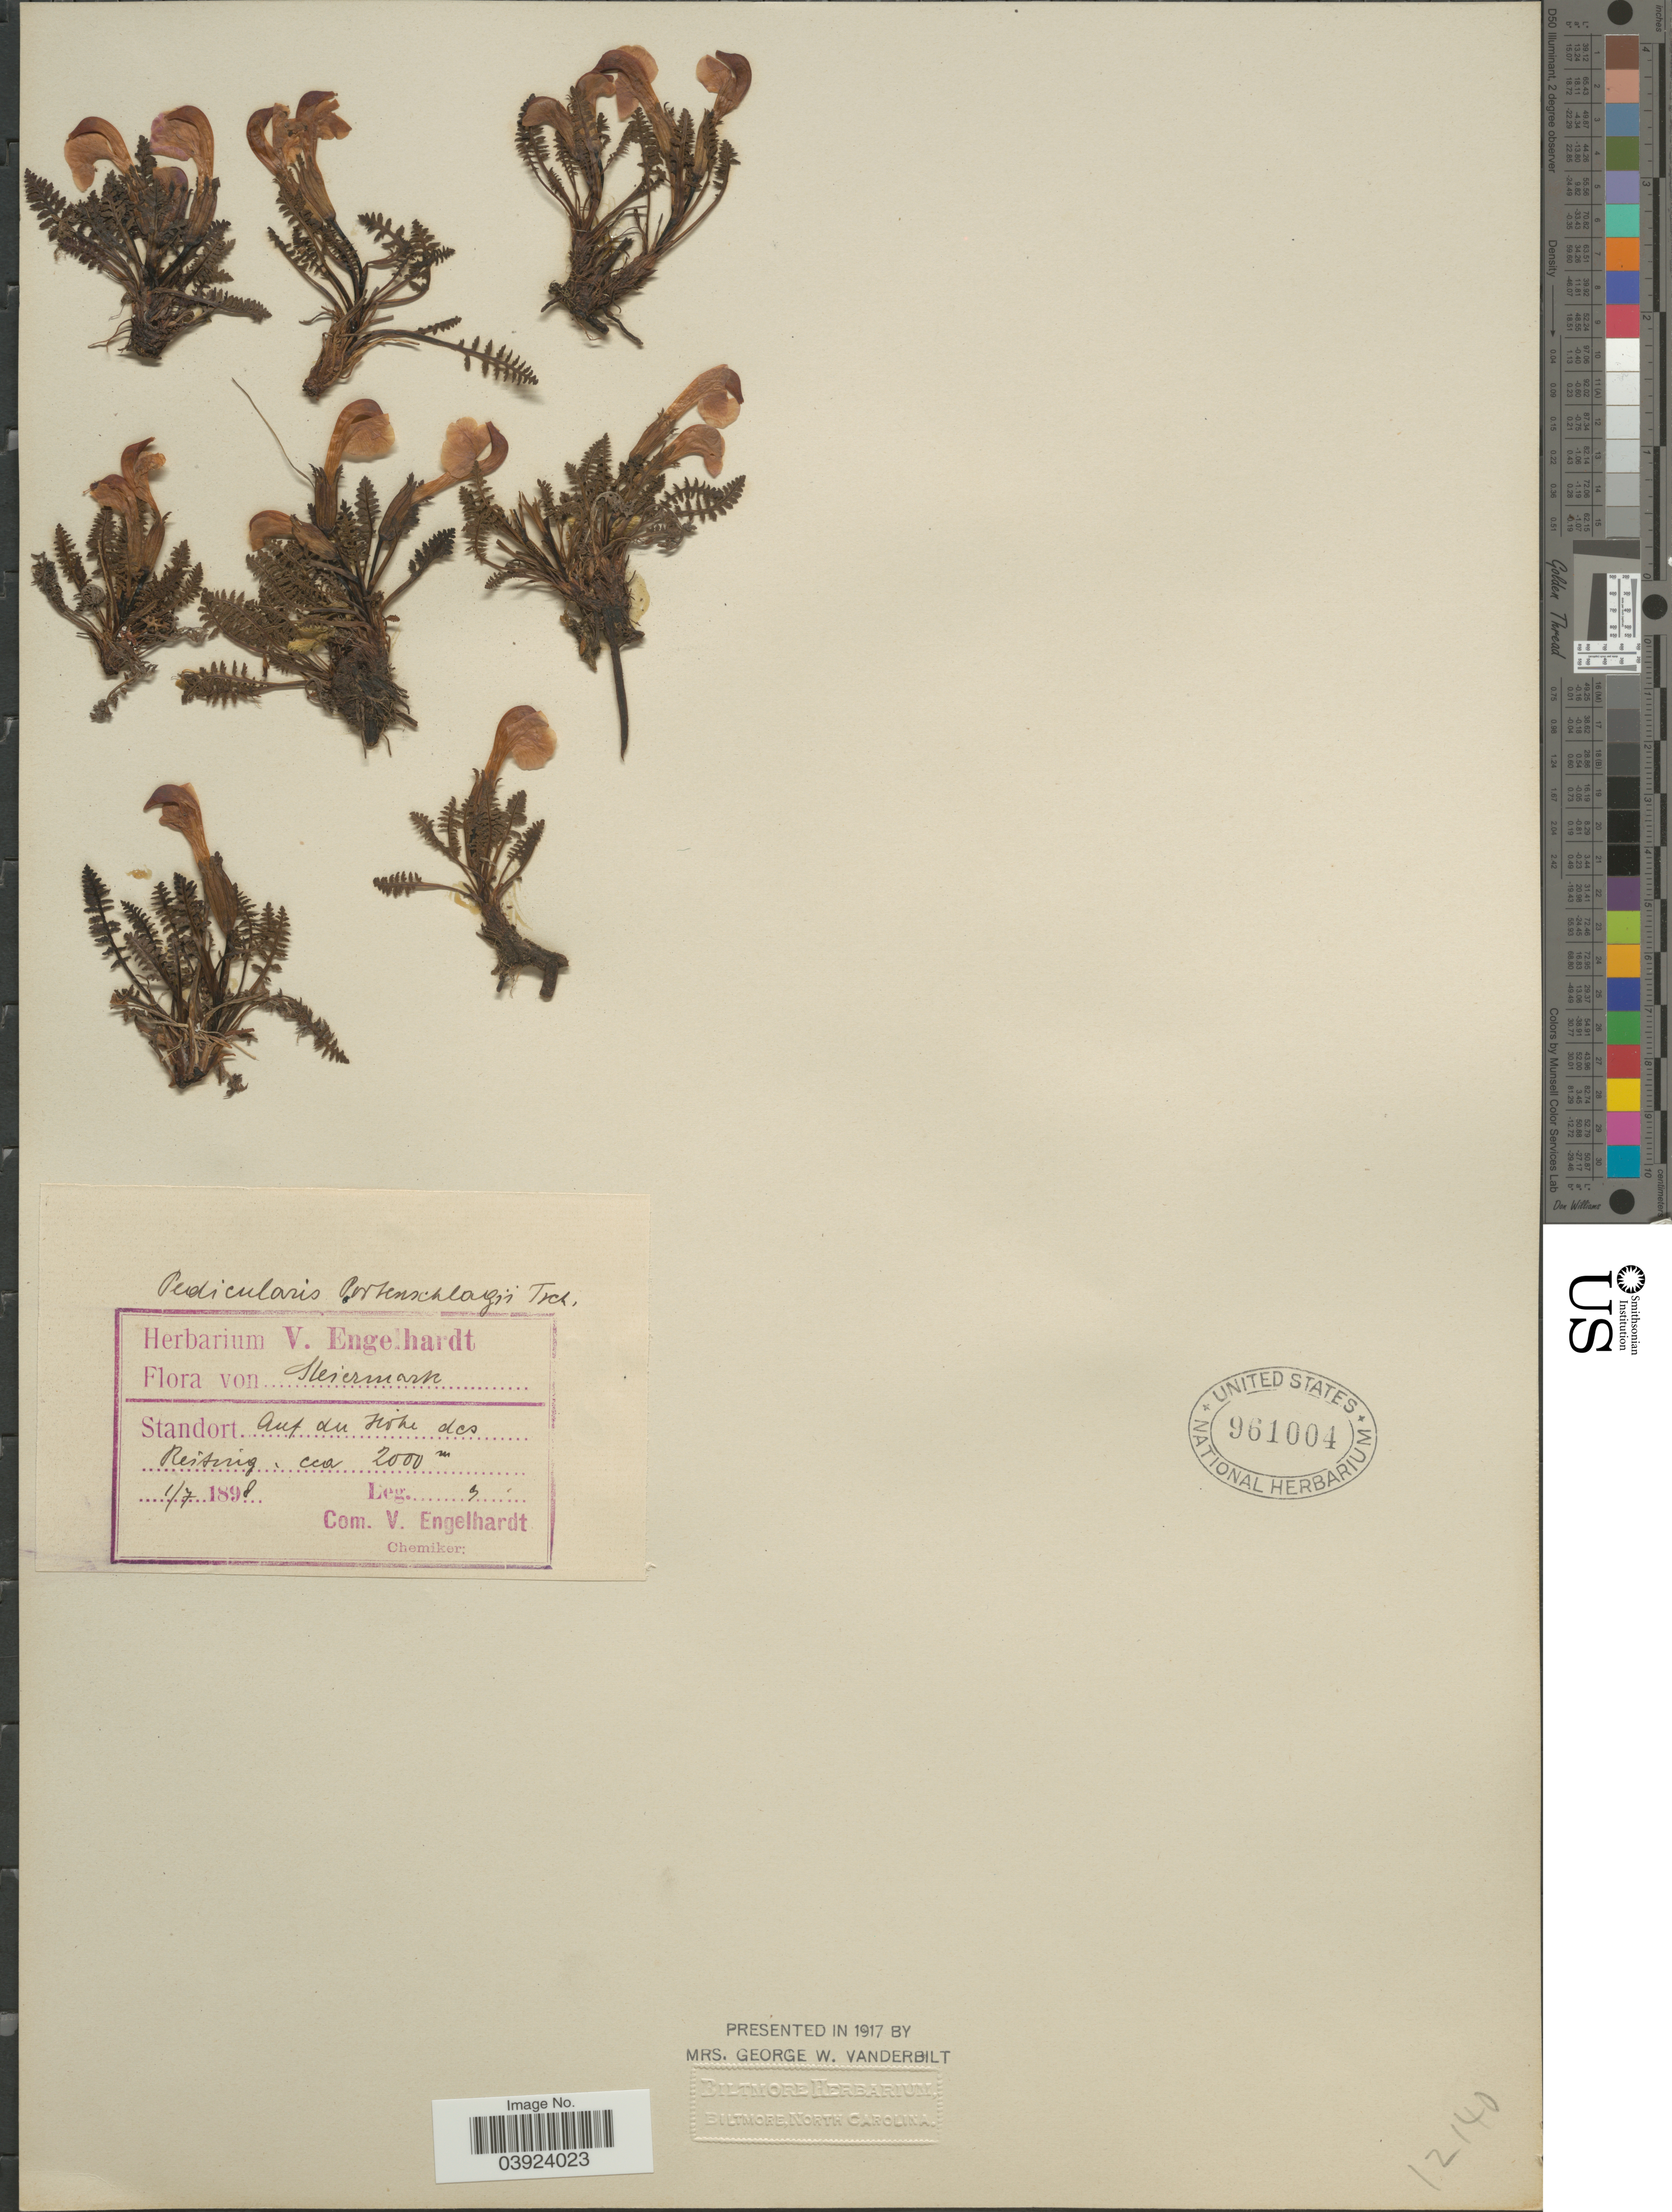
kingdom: Plantae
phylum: Tracheophyta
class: Magnoliopsida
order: Lamiales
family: Orobanchaceae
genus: Pedicularis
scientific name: Pedicularis portenschlagii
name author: Saut. ex Rchb.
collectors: V. Engelhardt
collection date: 1898-07-01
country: Austria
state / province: Steiermark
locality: Standort Auf der Nahe [interpreted] des Reisting.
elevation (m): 2000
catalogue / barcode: US 961004